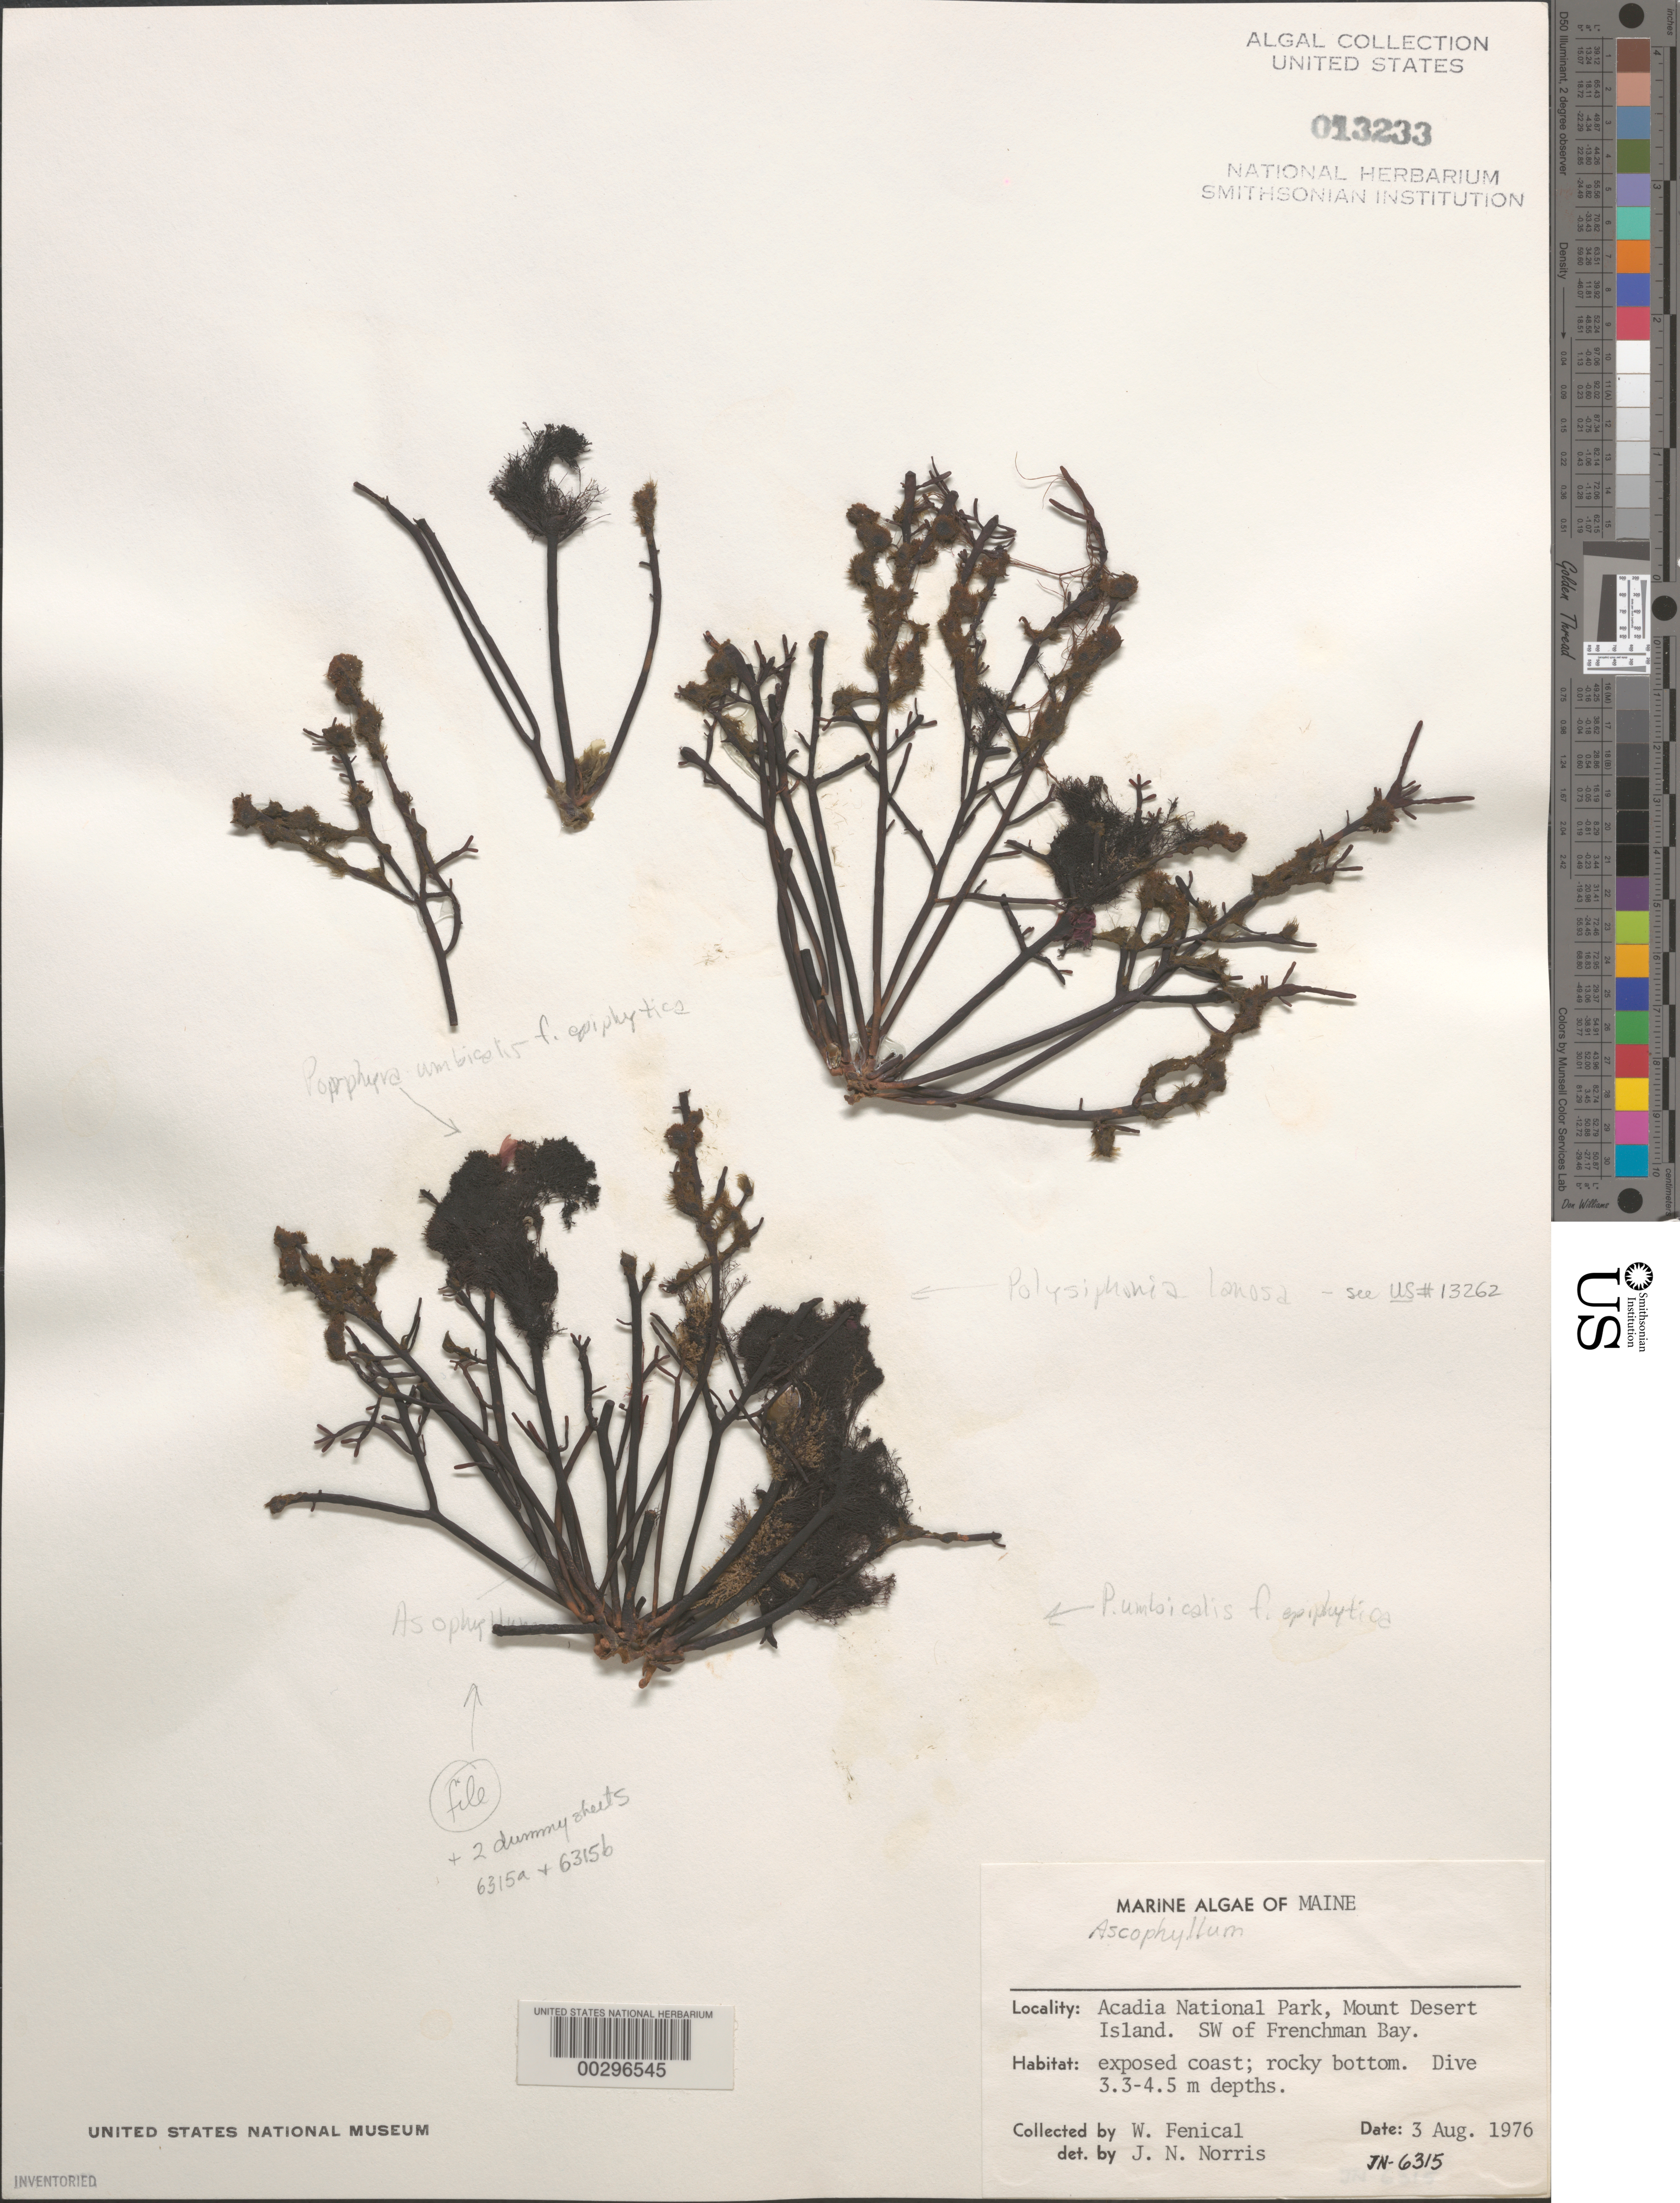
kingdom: Chromista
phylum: Ochrophyta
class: Phaeophyceae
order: Fucales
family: Fucaceae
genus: Ascophyllum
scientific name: Ascophyllum sp.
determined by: Norris, James N.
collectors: W. Fenical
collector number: Jn-6315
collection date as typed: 03 Aug 1976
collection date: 1976-08-03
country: United States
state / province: Maine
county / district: Hancock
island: Mount Desert Island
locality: Acadia National Park, southwest of Frenchman Bay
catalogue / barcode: US 13233